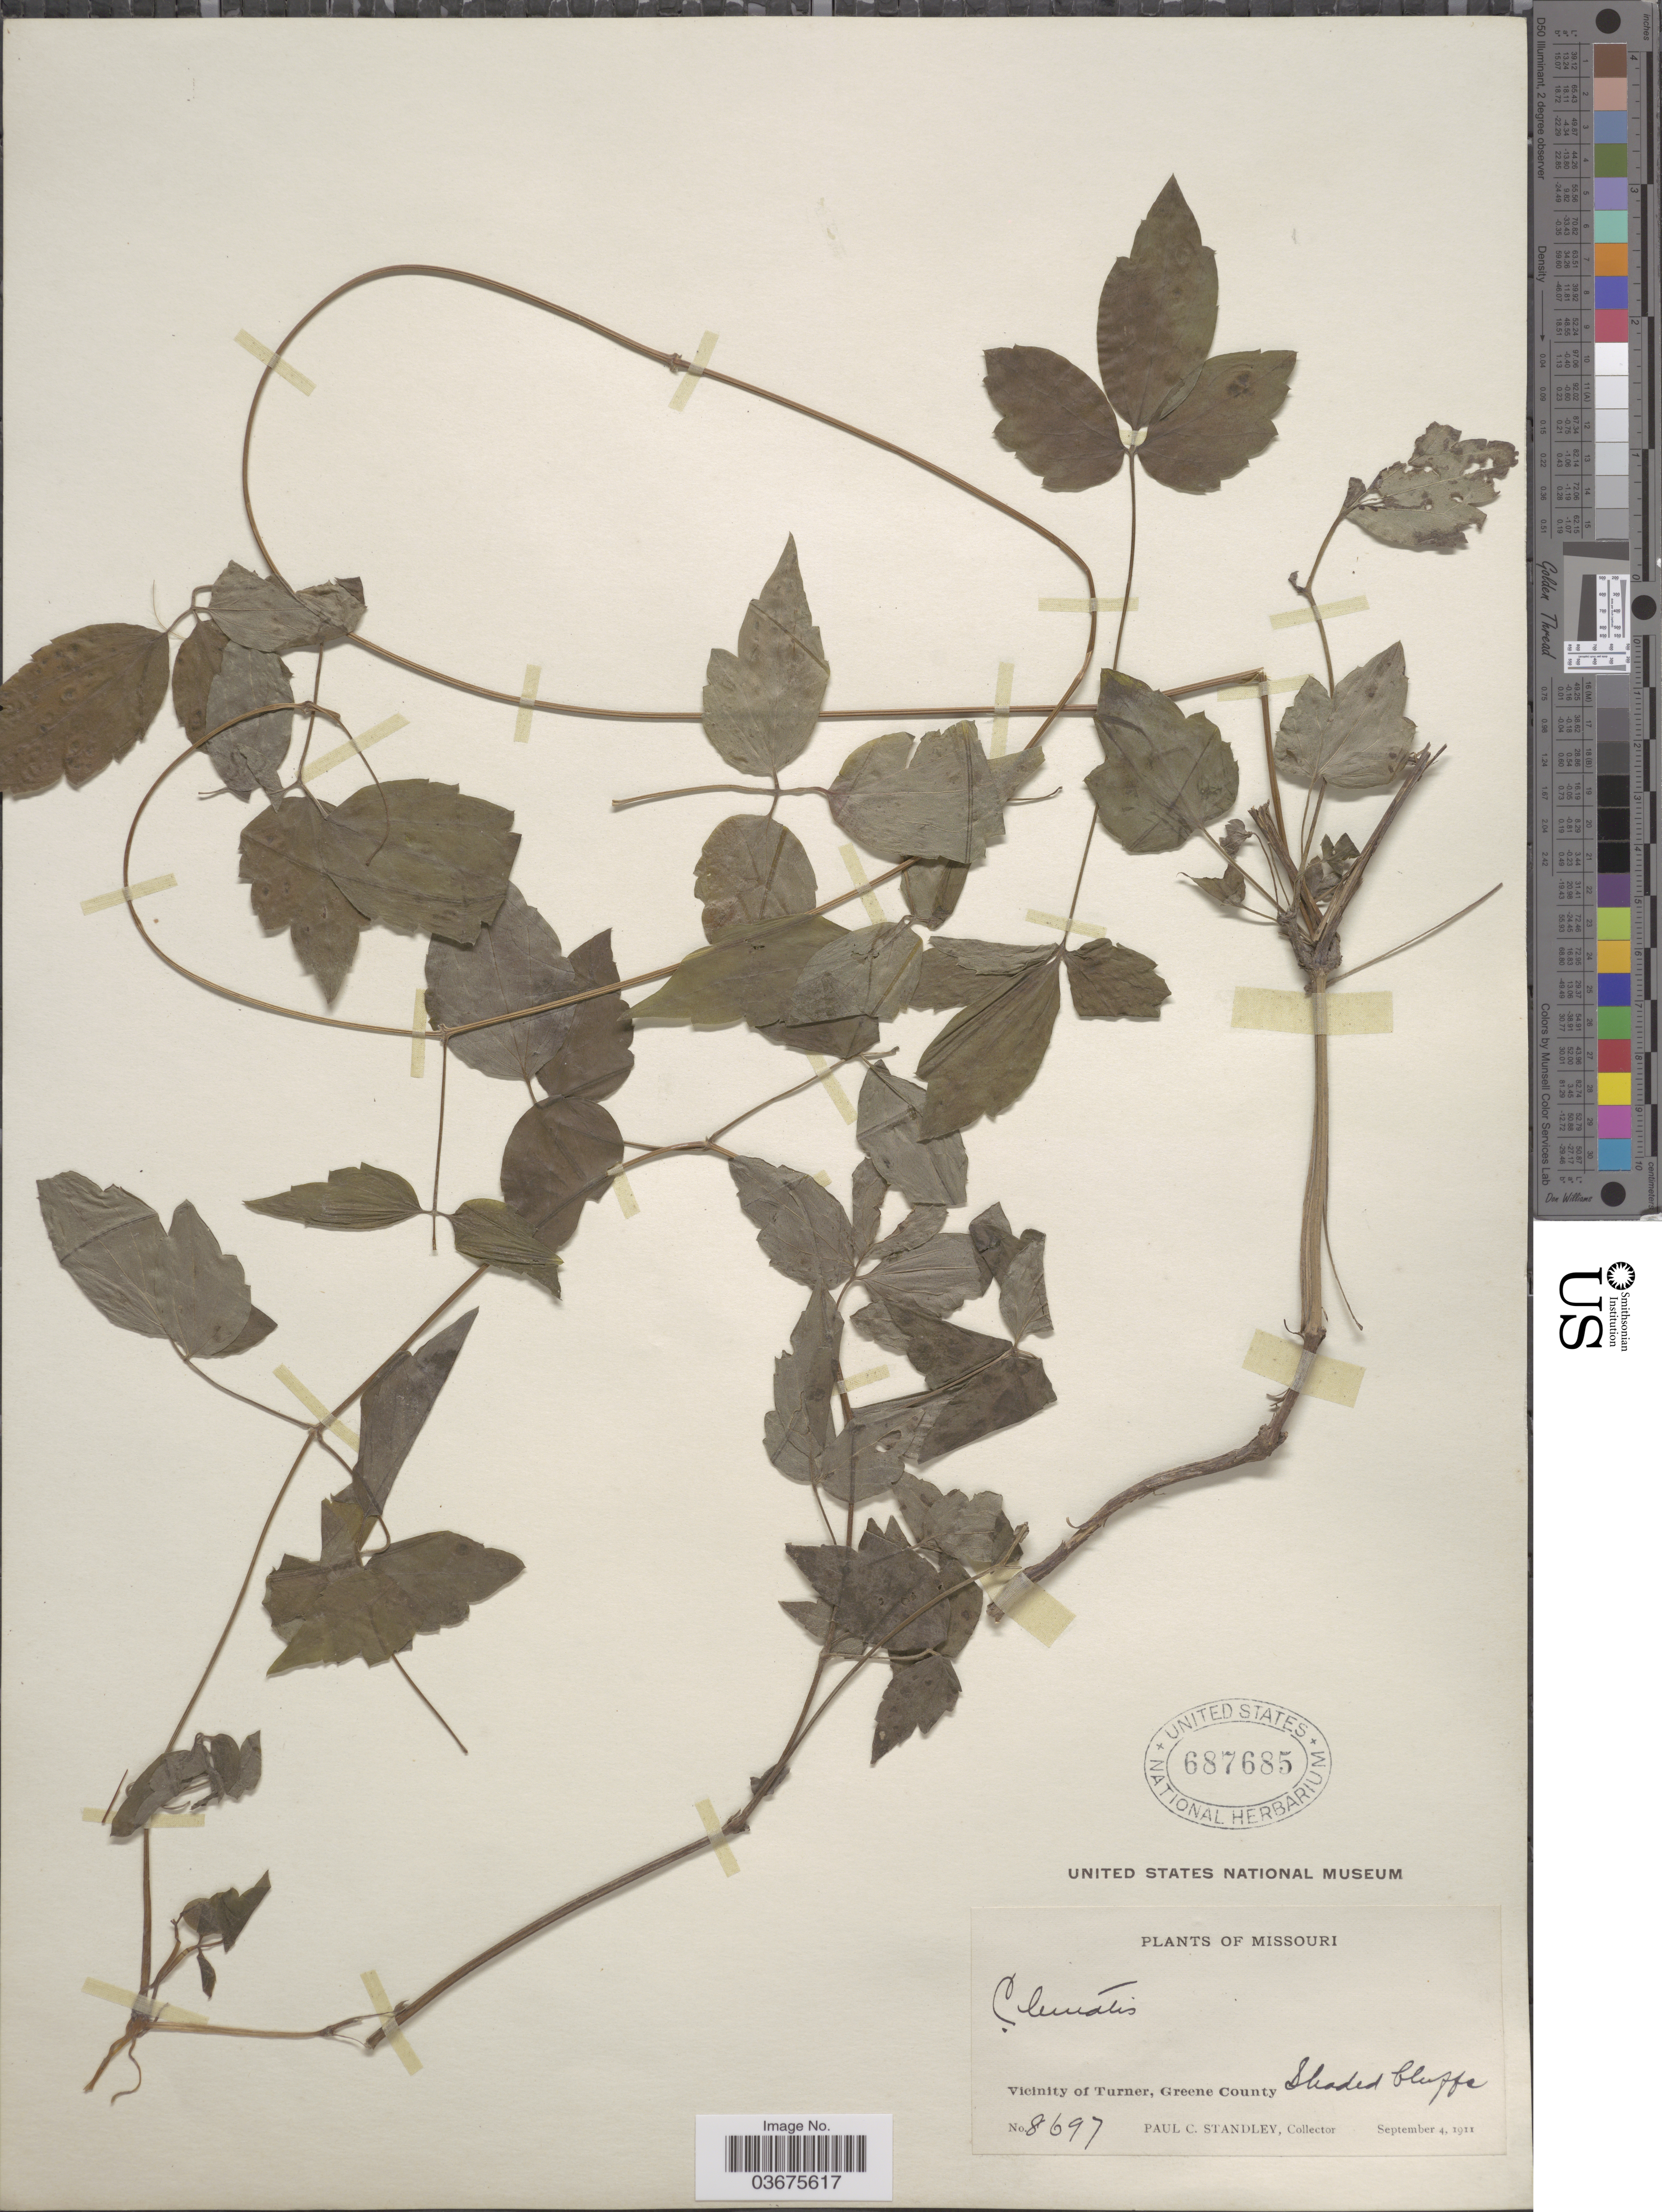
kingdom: Plantae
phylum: Tracheophyta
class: Magnoliopsida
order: Ranunculales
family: Ranunculaceae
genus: Clematis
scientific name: Clematis virginiana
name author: L.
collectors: P. C. Standley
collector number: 8697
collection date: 1911-09-04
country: United States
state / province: Missouri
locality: Vicinity of Turner, Greene County.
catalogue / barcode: US 687685